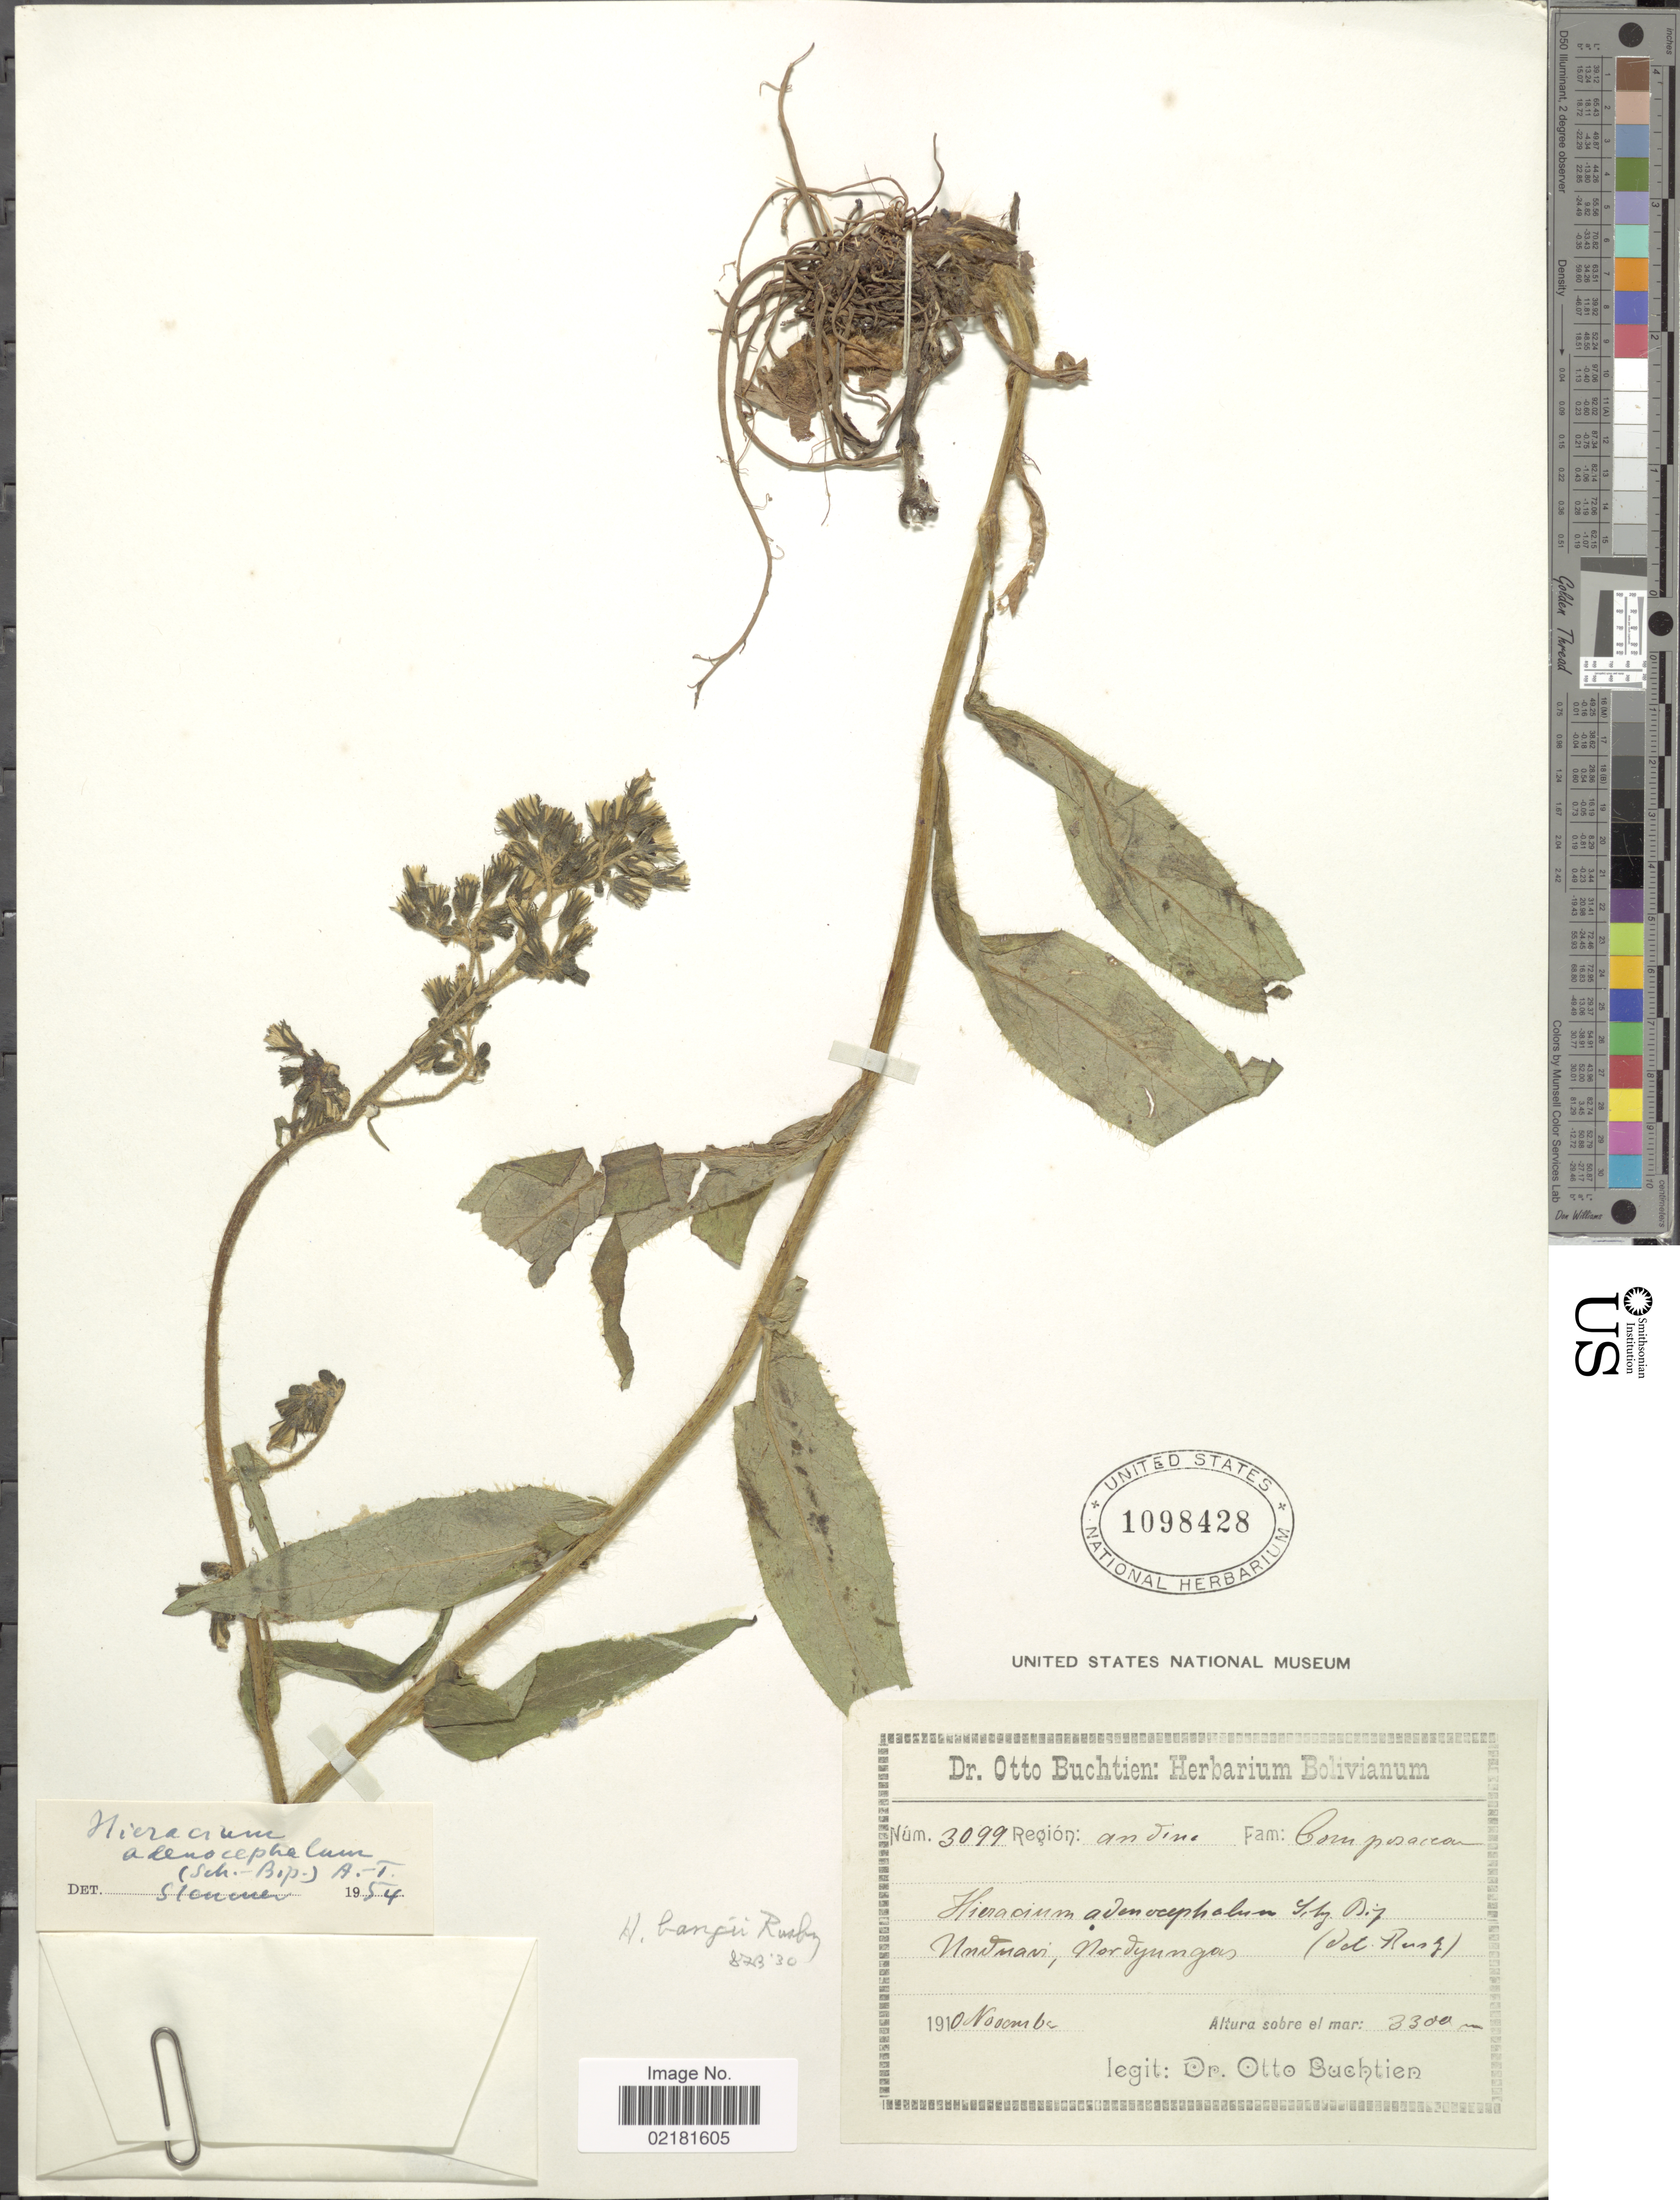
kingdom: Plantae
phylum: Tracheophyta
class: Magnoliopsida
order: Asterales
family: Asteraceae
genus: Hieracium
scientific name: Hieracium adenocephalum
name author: (Sch. Bip.) Arvet-Touvet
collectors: O. Buchtien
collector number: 3099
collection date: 1910-11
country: Bolivia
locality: Unudavi, Nor Yungas.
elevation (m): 3300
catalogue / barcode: US 1098428